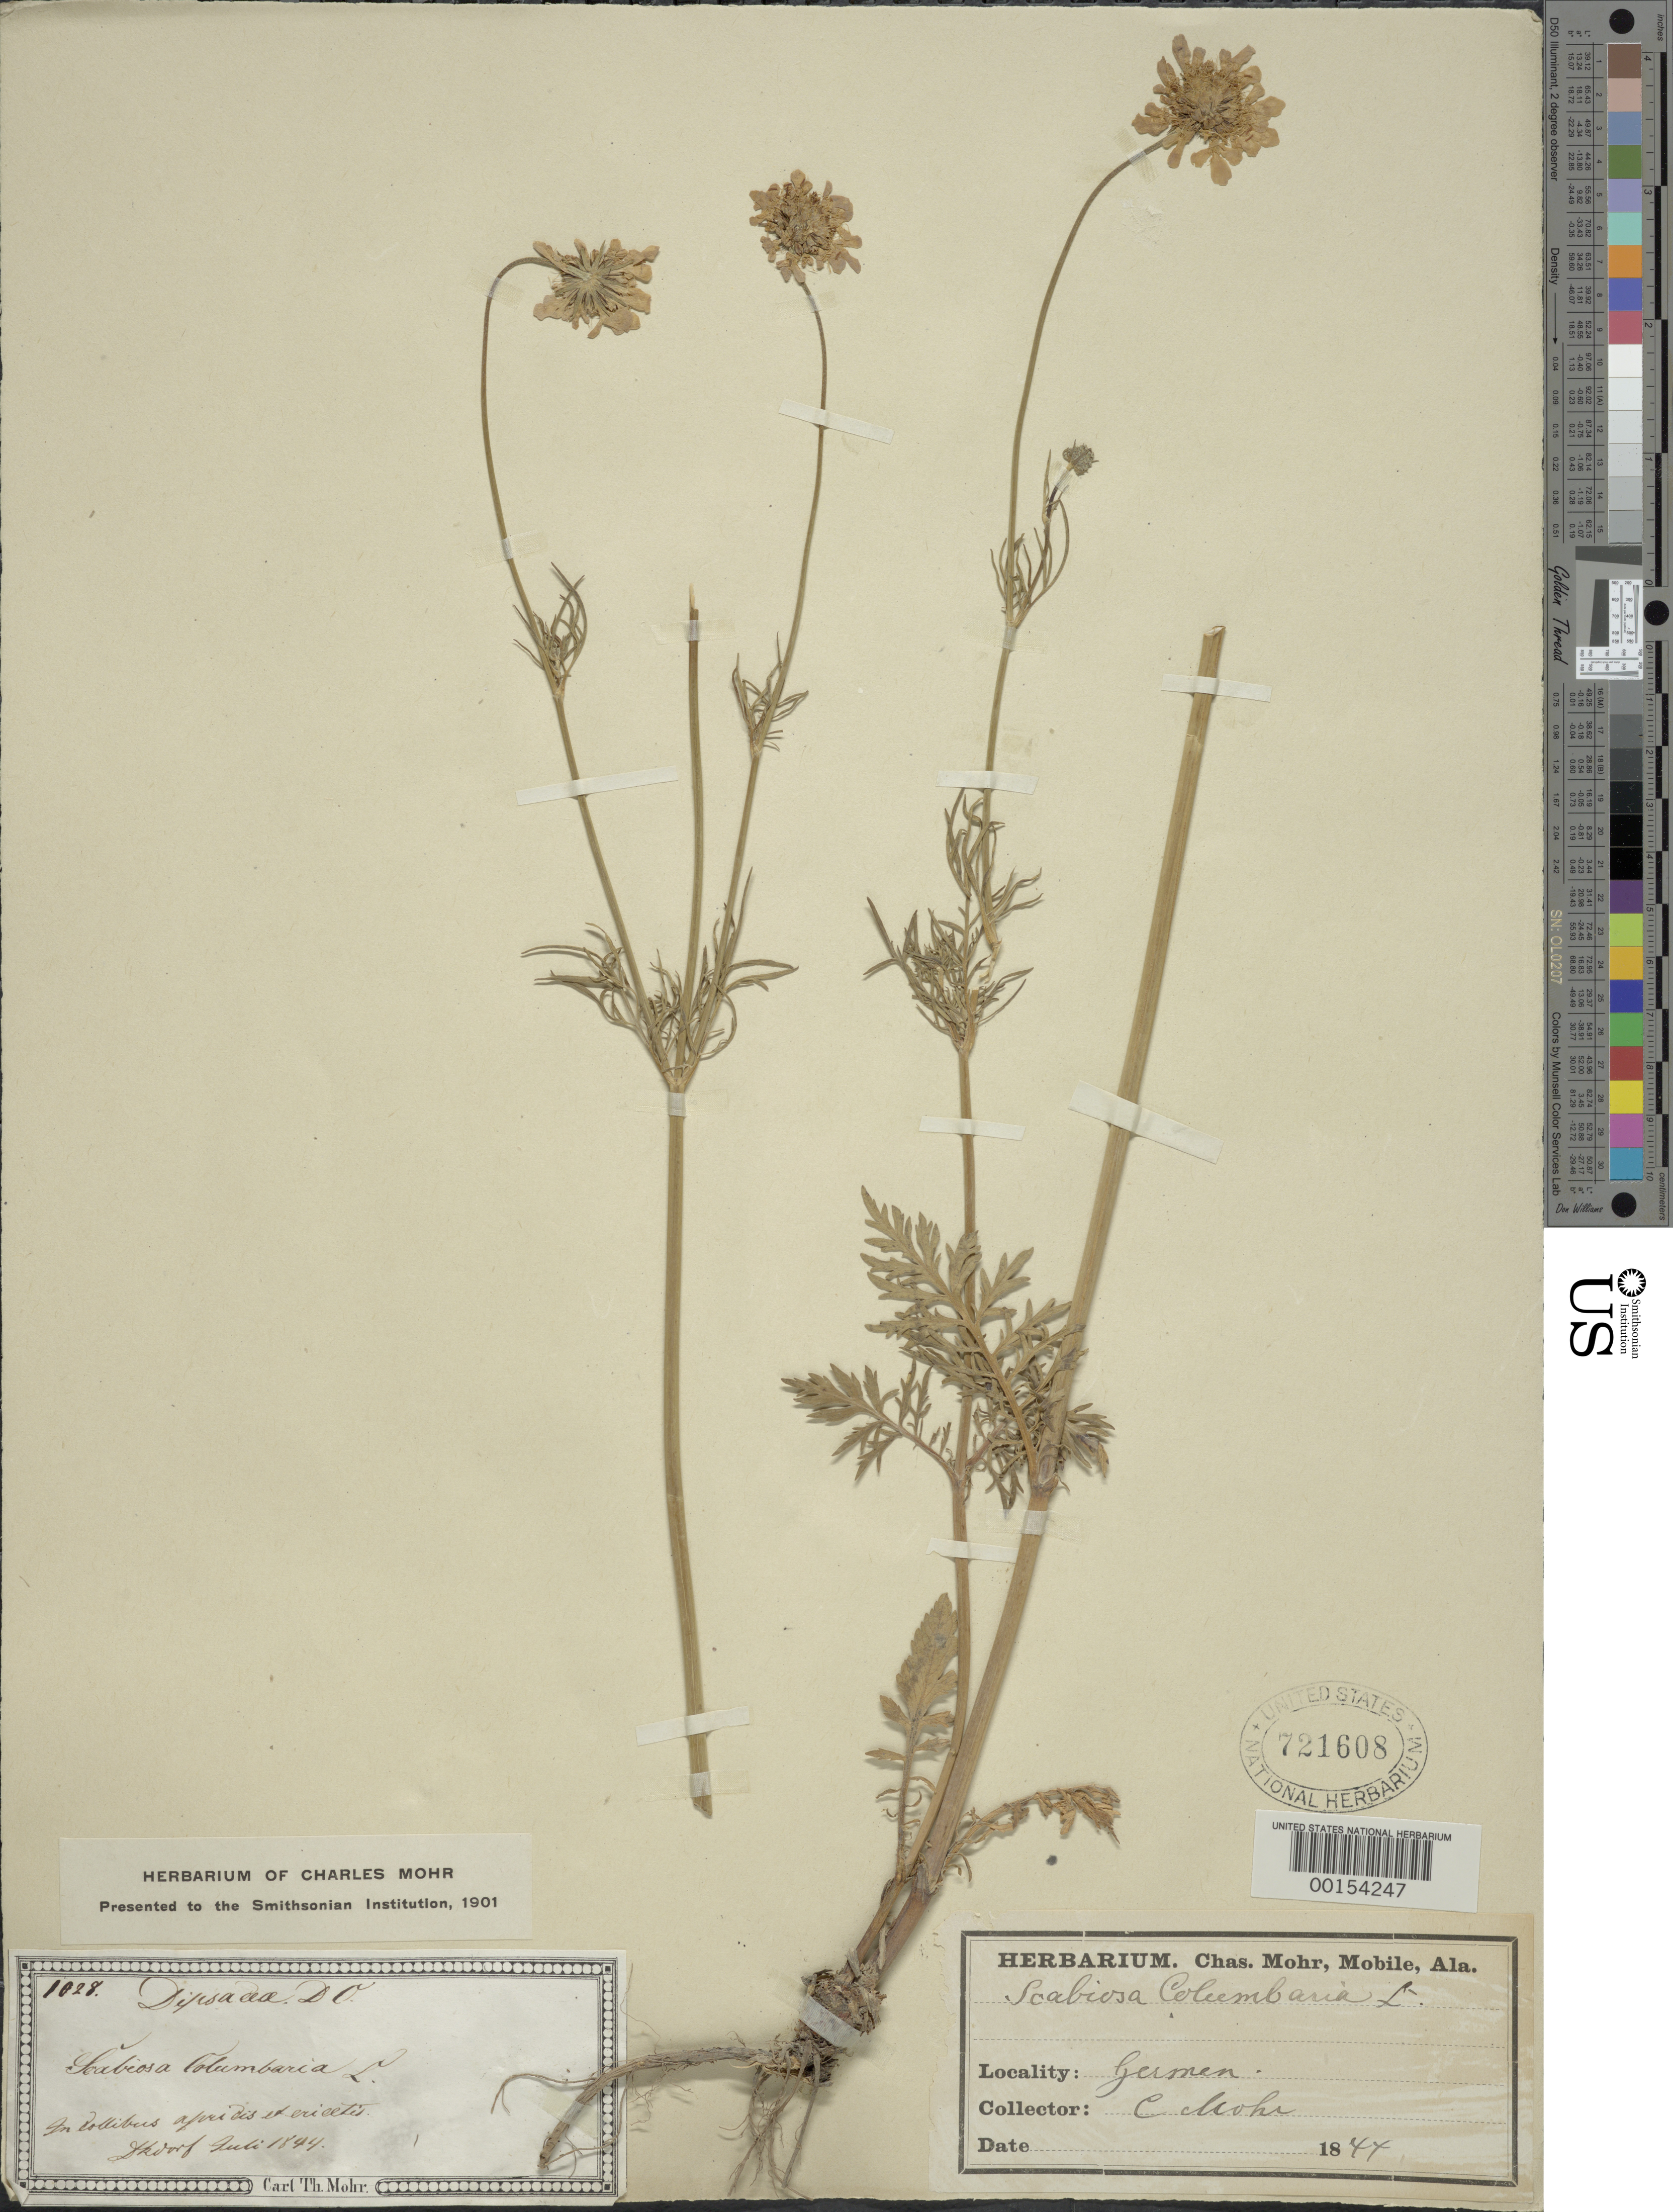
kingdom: Plantae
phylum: Tracheophyta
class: Magnoliopsida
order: Dipsacales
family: Caprifoliaceae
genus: Scabiosa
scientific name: Scabiosa columbaria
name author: L.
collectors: C. T. Mohr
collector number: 1028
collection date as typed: Jul 1844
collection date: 1844-07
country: Germany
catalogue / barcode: US 721608